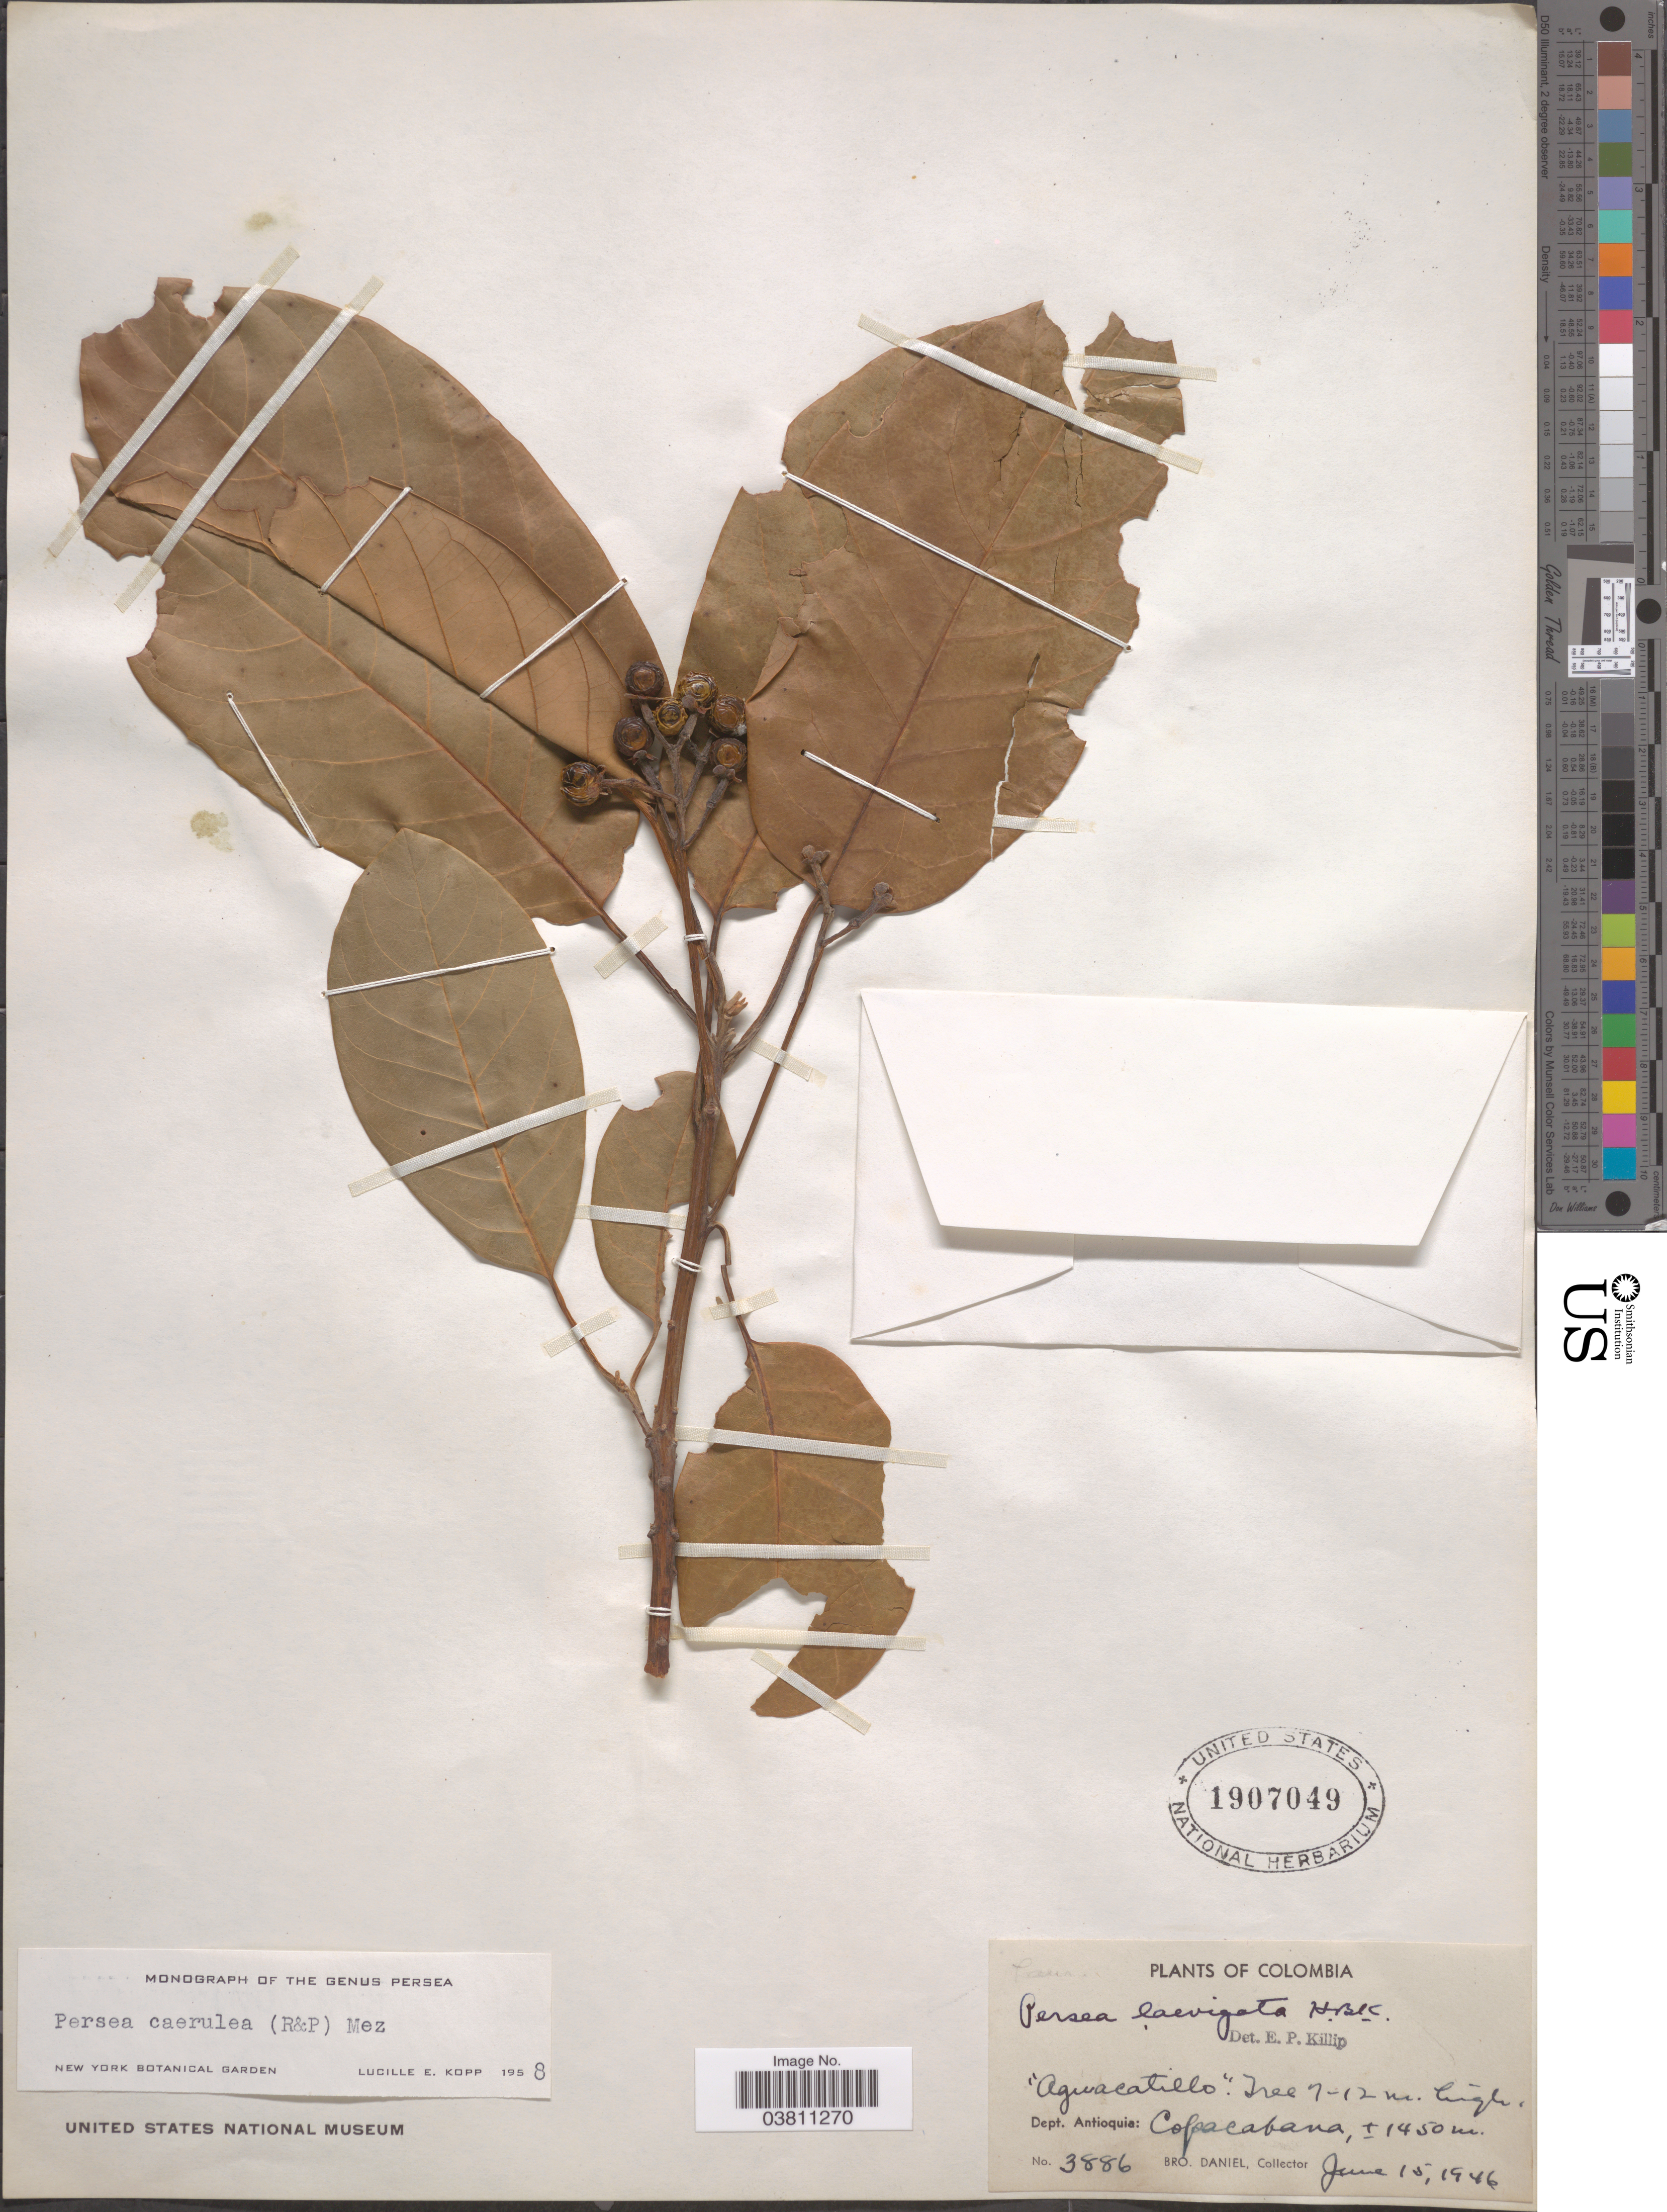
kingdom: Plantae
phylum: Tracheophyta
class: Magnoliopsida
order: Laurales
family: Lauraceae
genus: Persea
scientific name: Persea caerulea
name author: (Ruiz & Pav.) Mez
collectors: Bro. Daniel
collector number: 3886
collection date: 1946-06-15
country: Colombia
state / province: Antioquia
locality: Dept. Antioquia: Copacabana.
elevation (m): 1450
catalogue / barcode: US 1907049